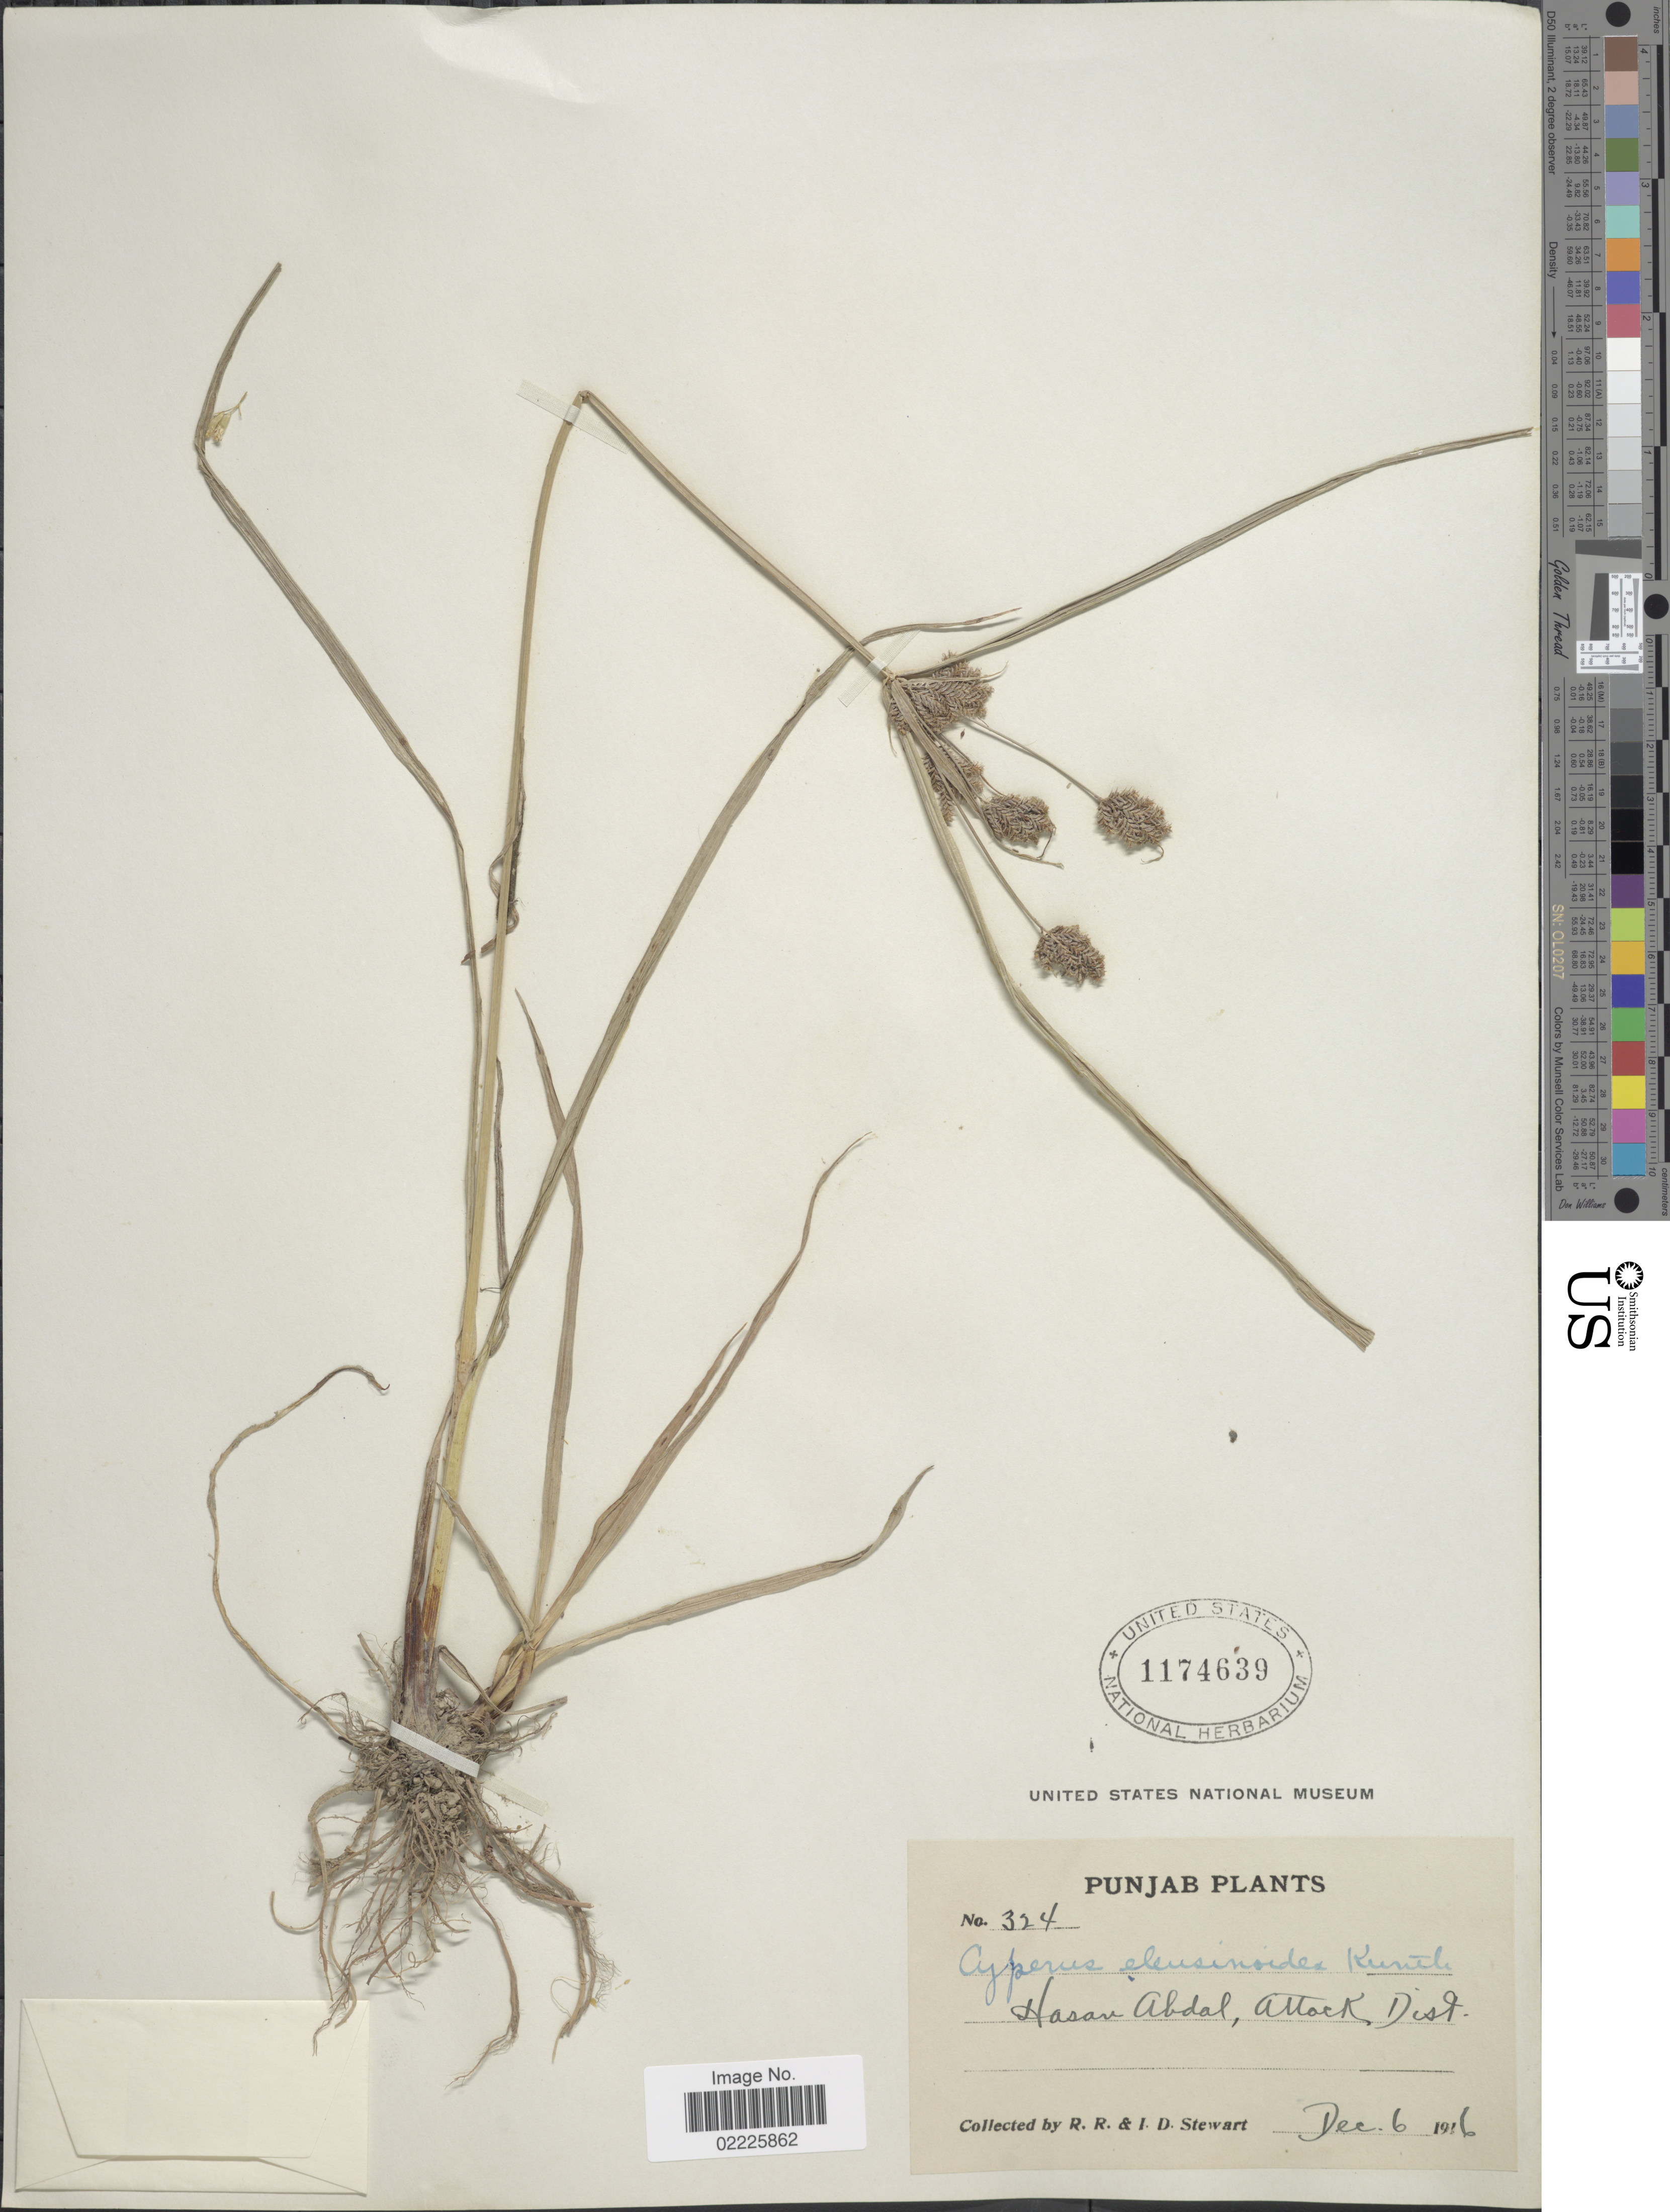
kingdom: Plantae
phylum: Tracheophyta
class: Liliopsida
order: Poales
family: Cyperaceae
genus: Cyperus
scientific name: Cyperus nutans subsp. eleusinoides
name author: (Kunth) T. Koyama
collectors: R. R. Stewart & I. Stewart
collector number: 324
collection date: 1916-12-06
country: Pakistan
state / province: Punjab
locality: Hasan Abdal, Attock Dist.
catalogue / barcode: US 1174639